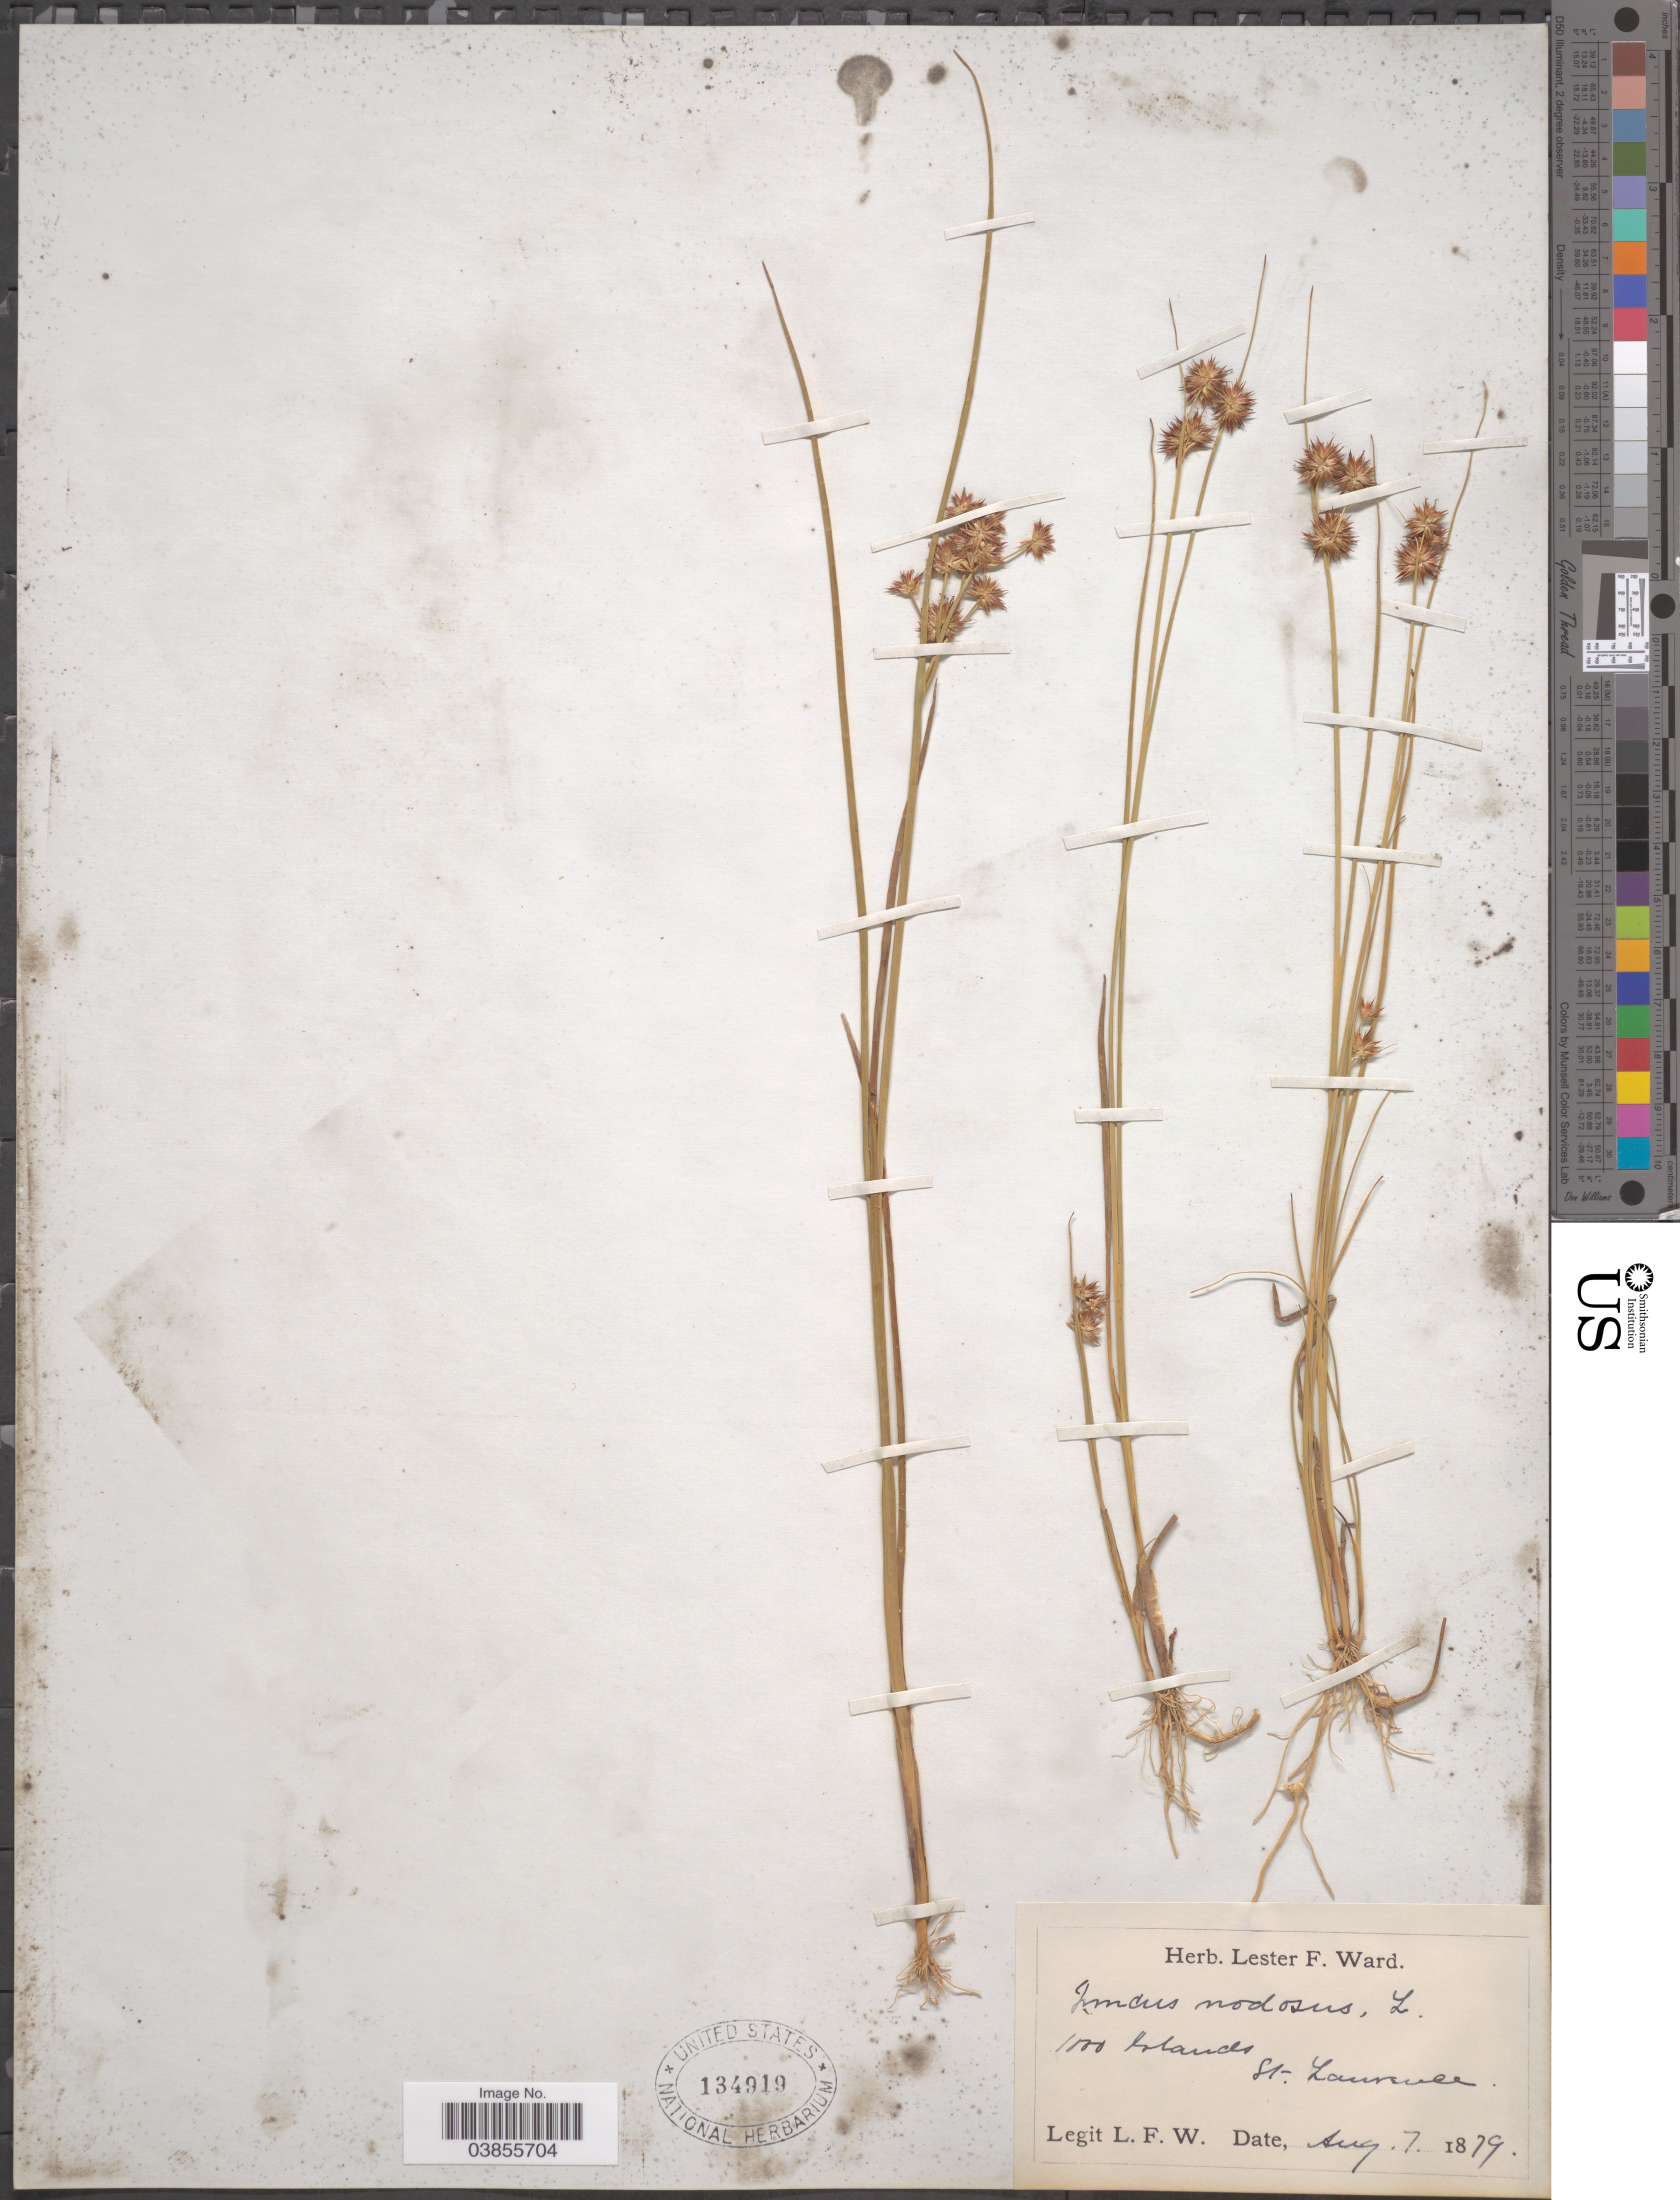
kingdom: Plantae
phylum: Tracheophyta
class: Liliopsida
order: Poales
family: Juncaceae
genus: Juncus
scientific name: Juncus nodosus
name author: L.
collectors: L. F. Ward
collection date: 1879-08-07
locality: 1000 Islands. St. Laurence.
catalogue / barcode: US 134919